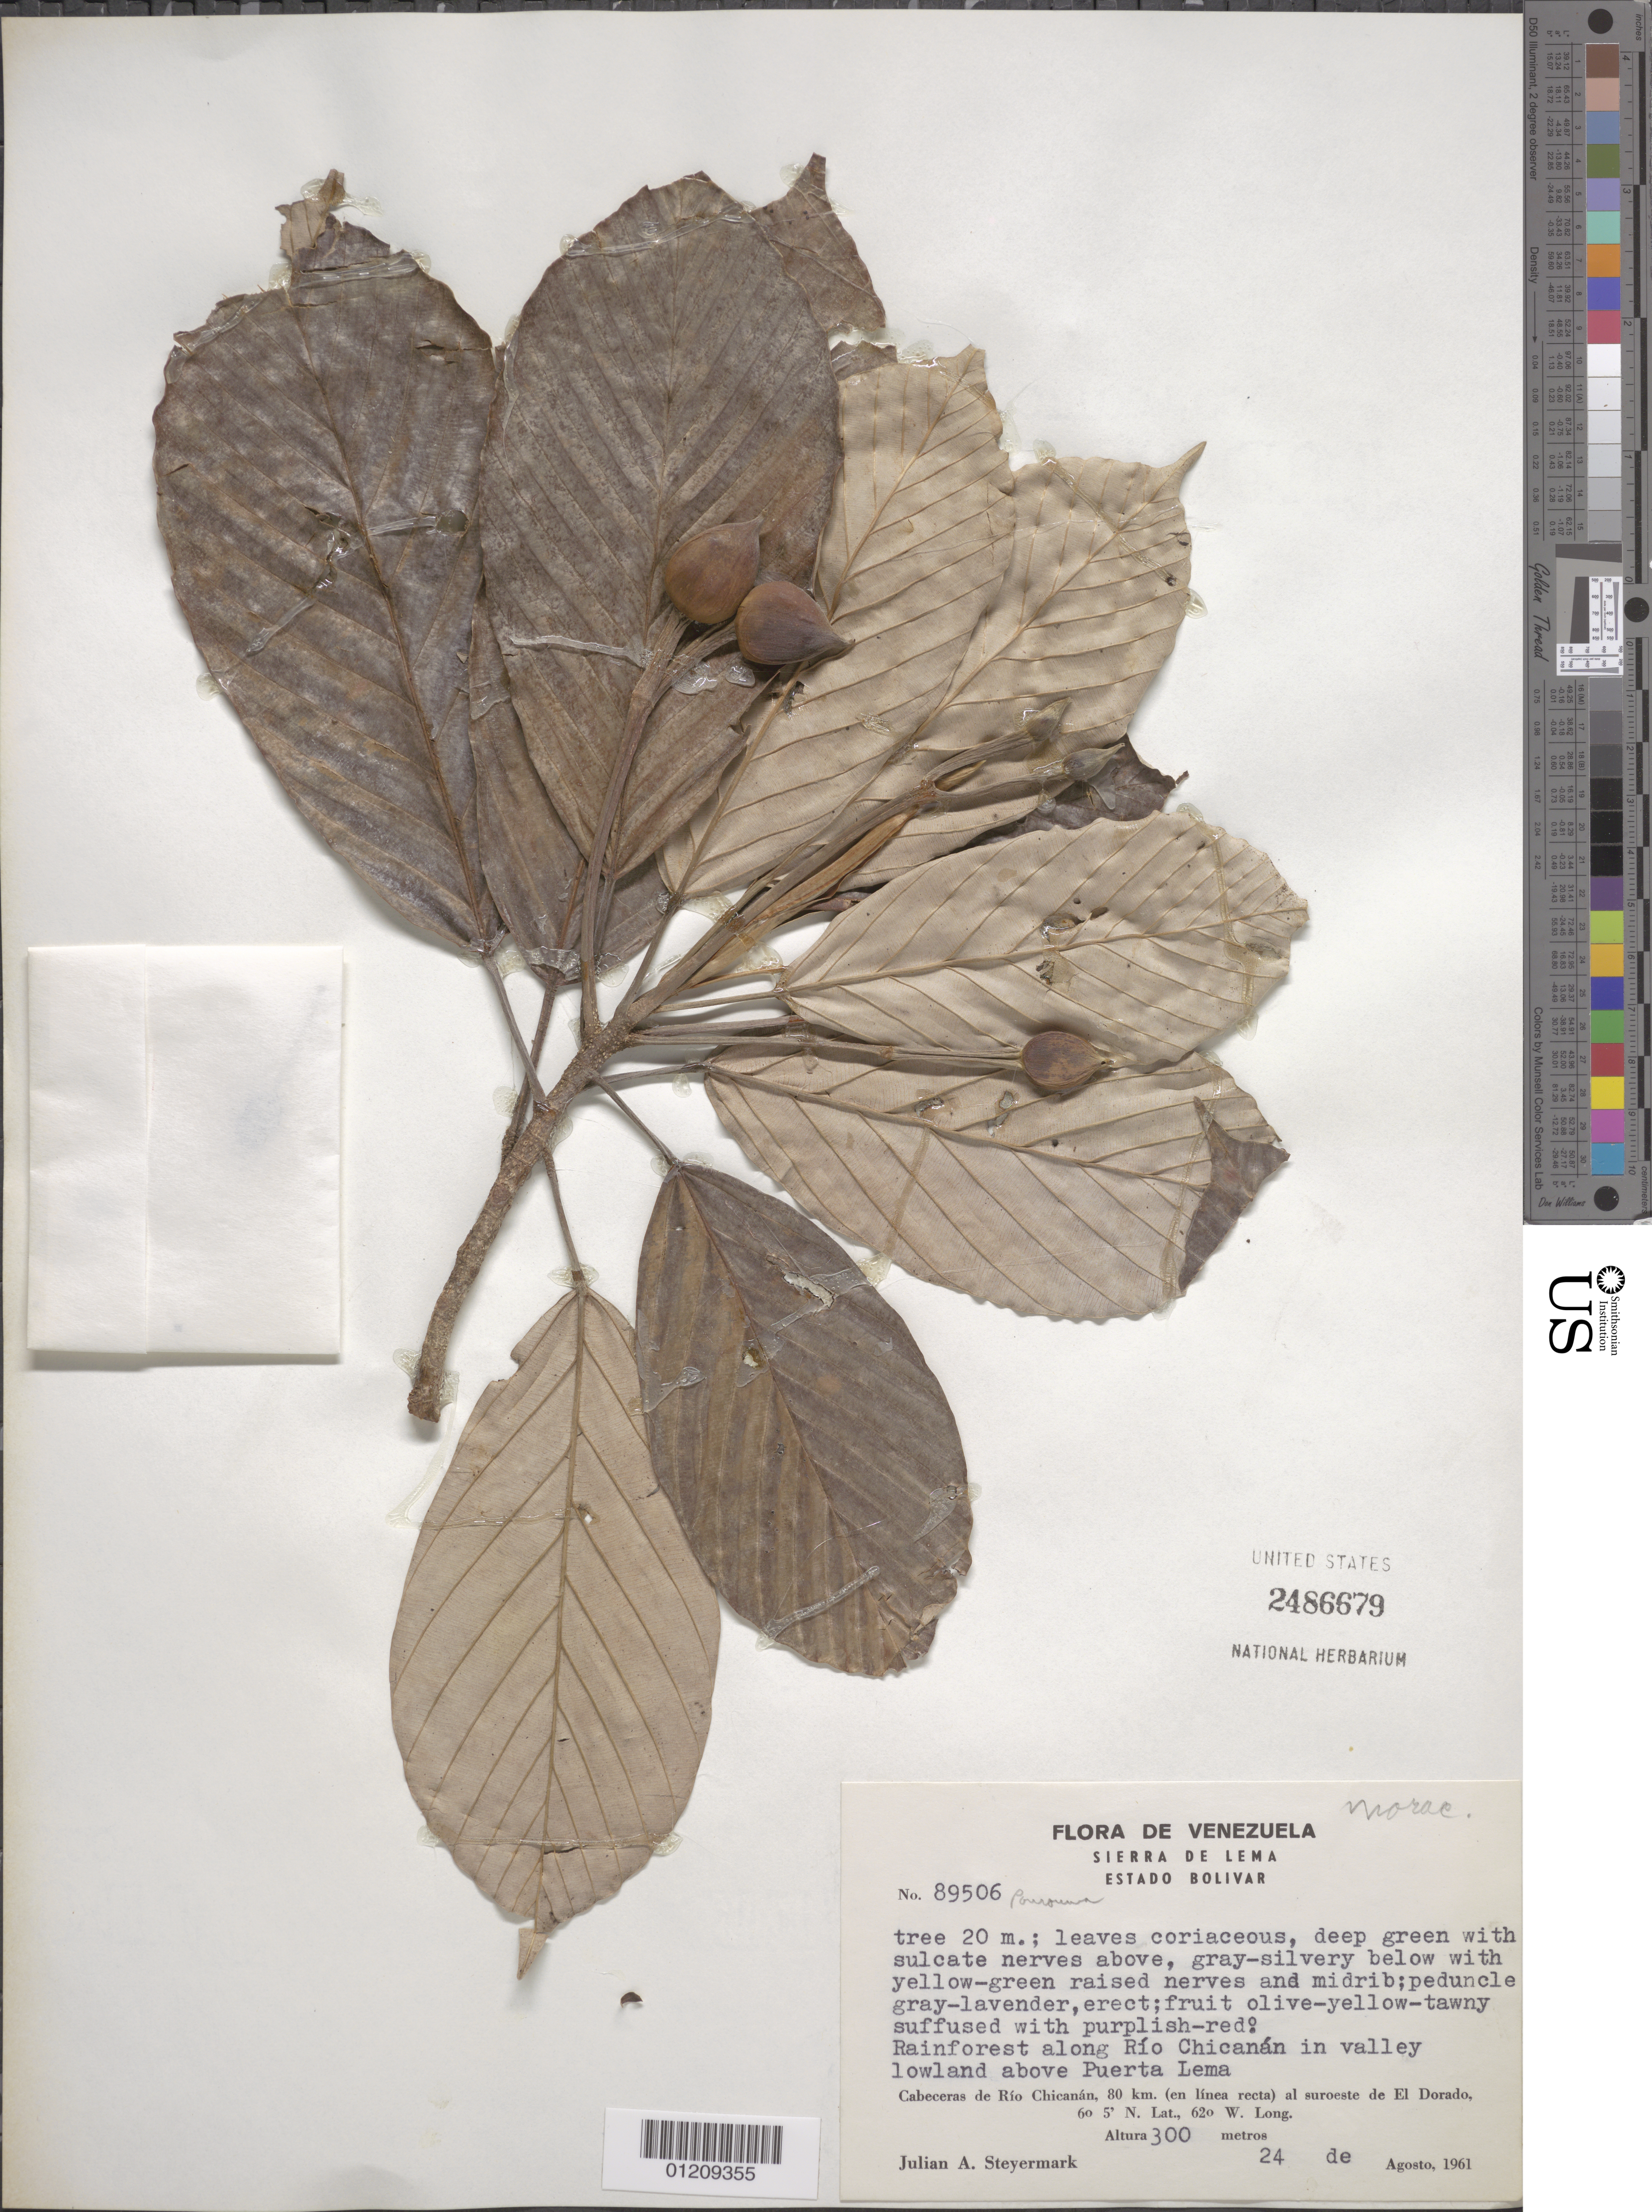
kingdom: Plantae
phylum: Tracheophyta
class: Magnoliopsida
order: Rosales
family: Urticaceae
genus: Pourouma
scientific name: Pourouma sp.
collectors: J. Steyermark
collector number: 89506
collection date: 1961-08-24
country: Venezuela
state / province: Bolívar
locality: Along Rio Chicanán in valley lowland above Puerta Lema, 80 km (en linea recta) al suroeste de El Dorado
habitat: Rainforest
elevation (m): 300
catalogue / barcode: US 2486679